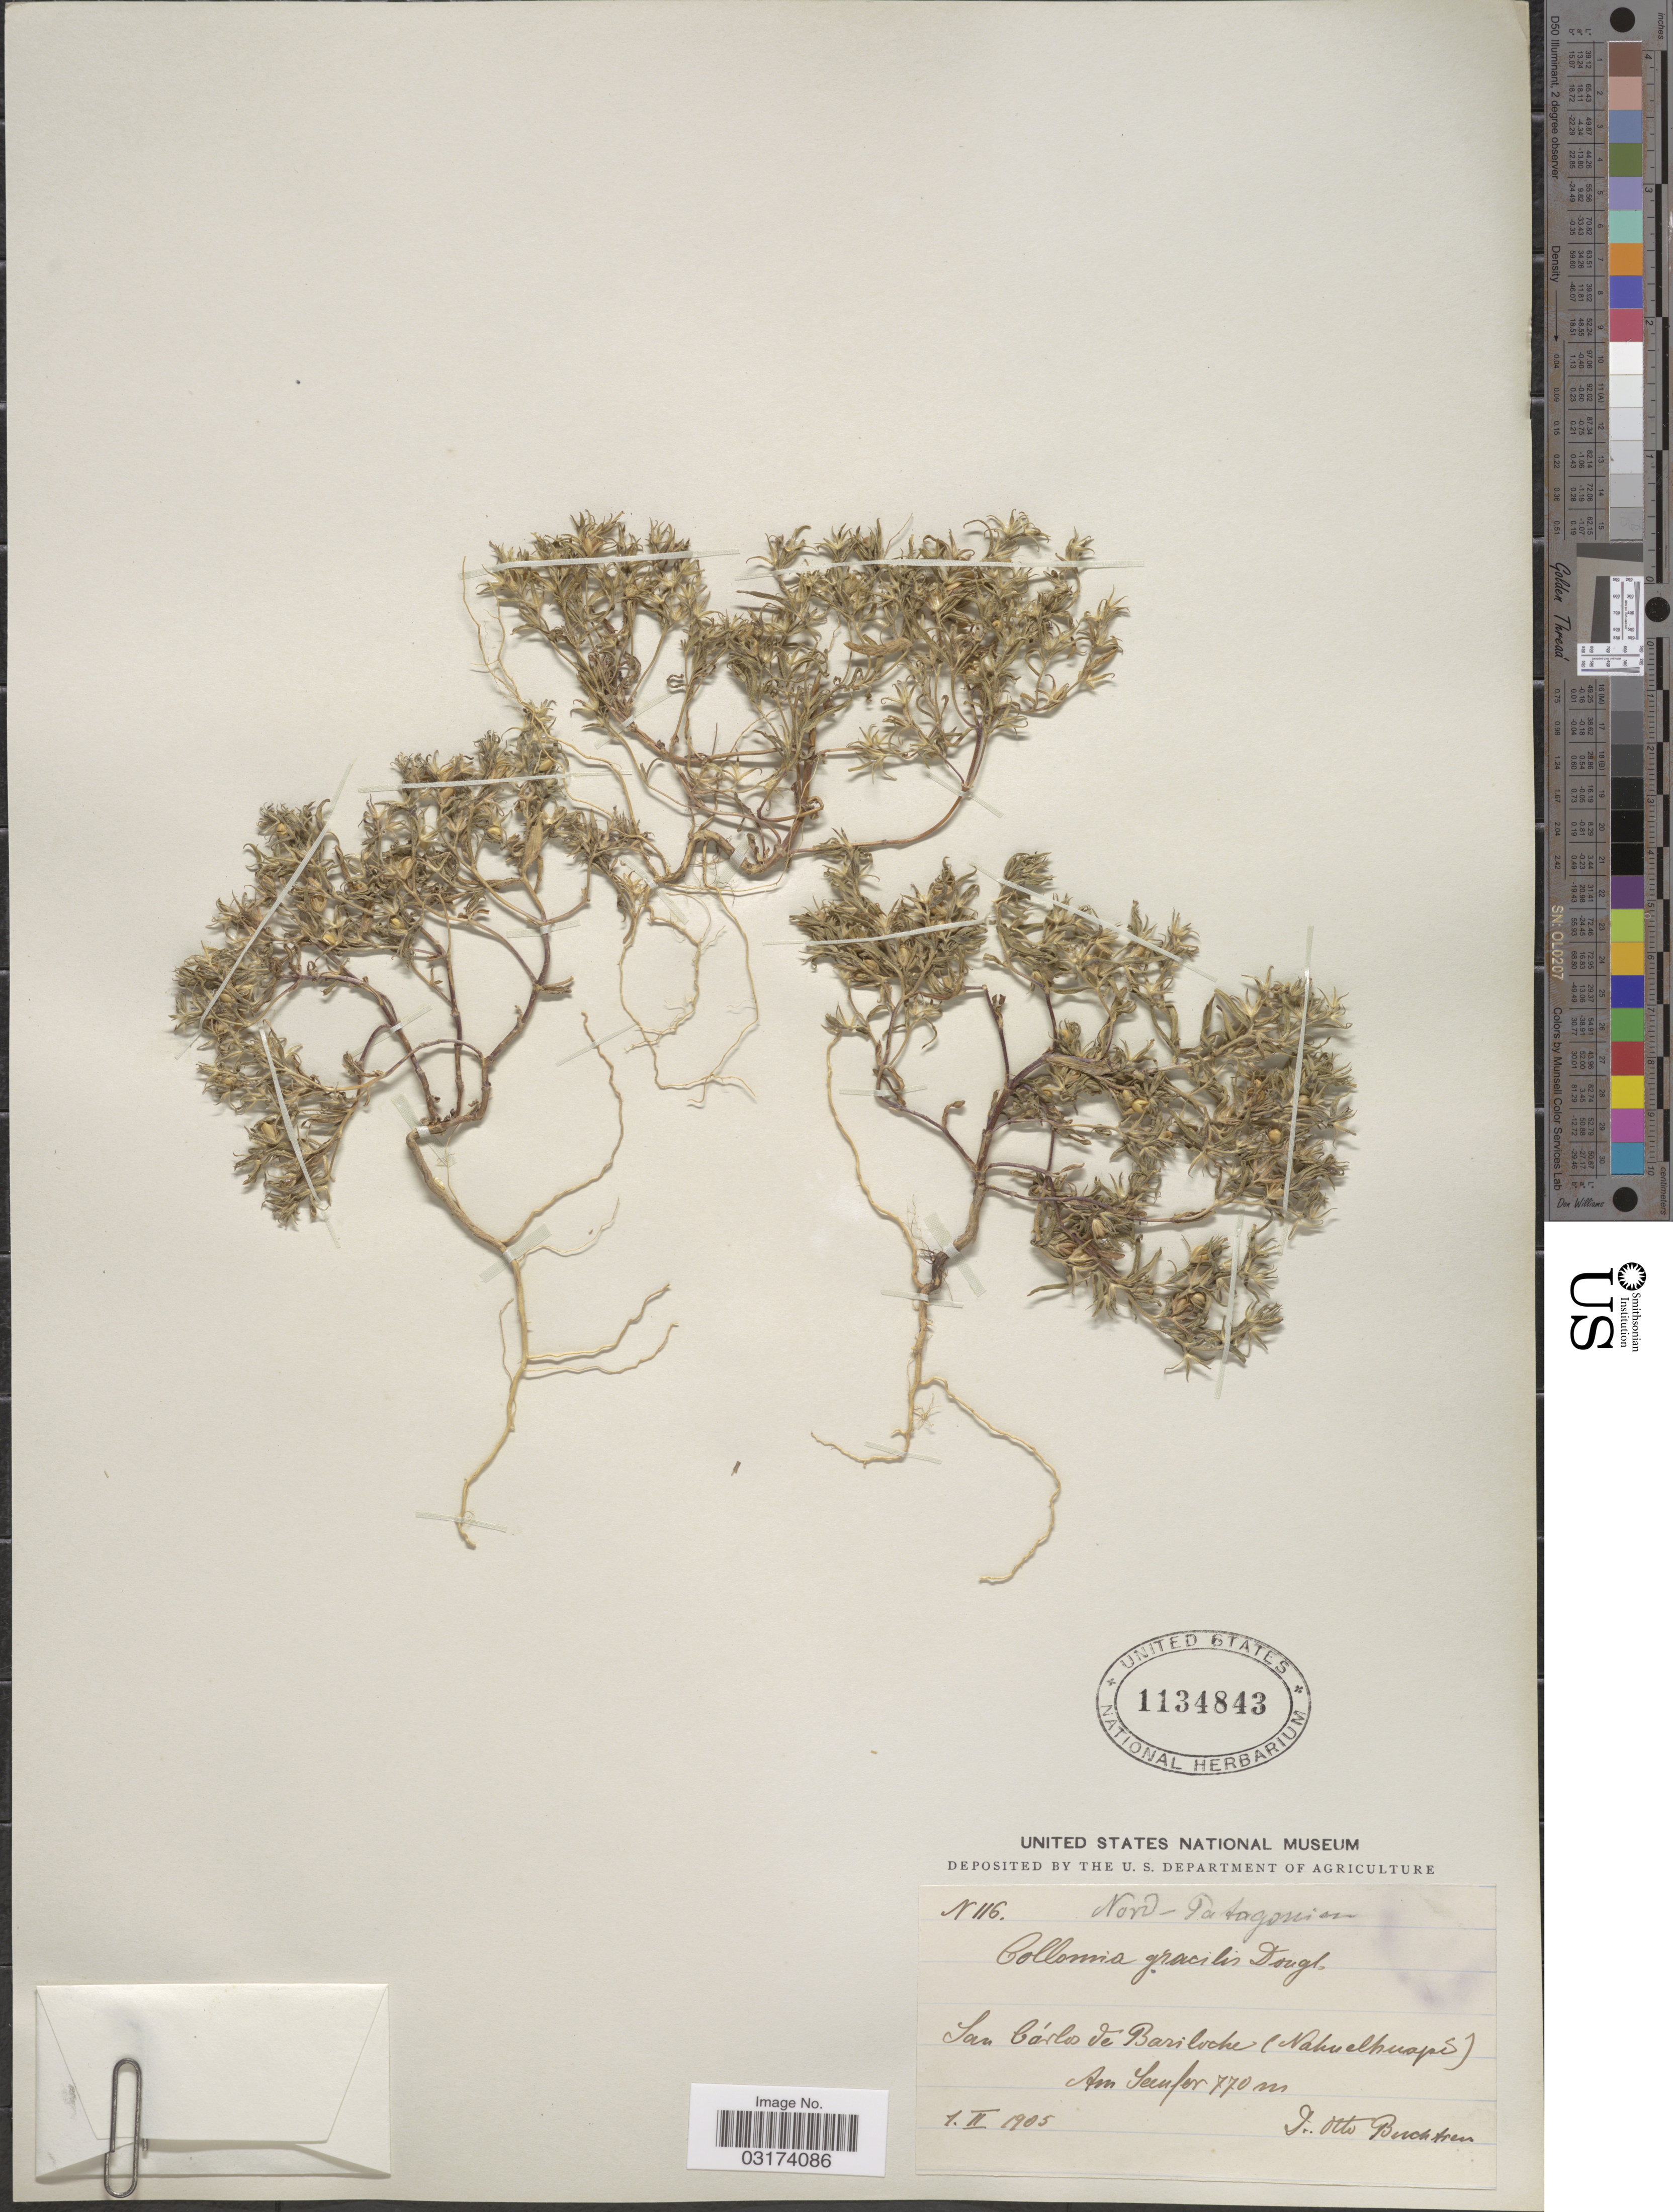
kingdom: Plantae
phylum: Tracheophyta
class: Magnoliopsida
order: Ericales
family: Polemoniaceae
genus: Microsteris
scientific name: Microsteris gracilis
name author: (Hook.) Greene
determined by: (US) Smithsonian Institution - National Museum of Natural History - Department of Botany (UNITED STATES)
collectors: O. Buchtien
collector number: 116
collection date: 1905-02-01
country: Argentina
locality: Nord-Patagonian. San Carlos de Bariloche (Nahuelhuapi).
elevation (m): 770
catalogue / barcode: US 1134843